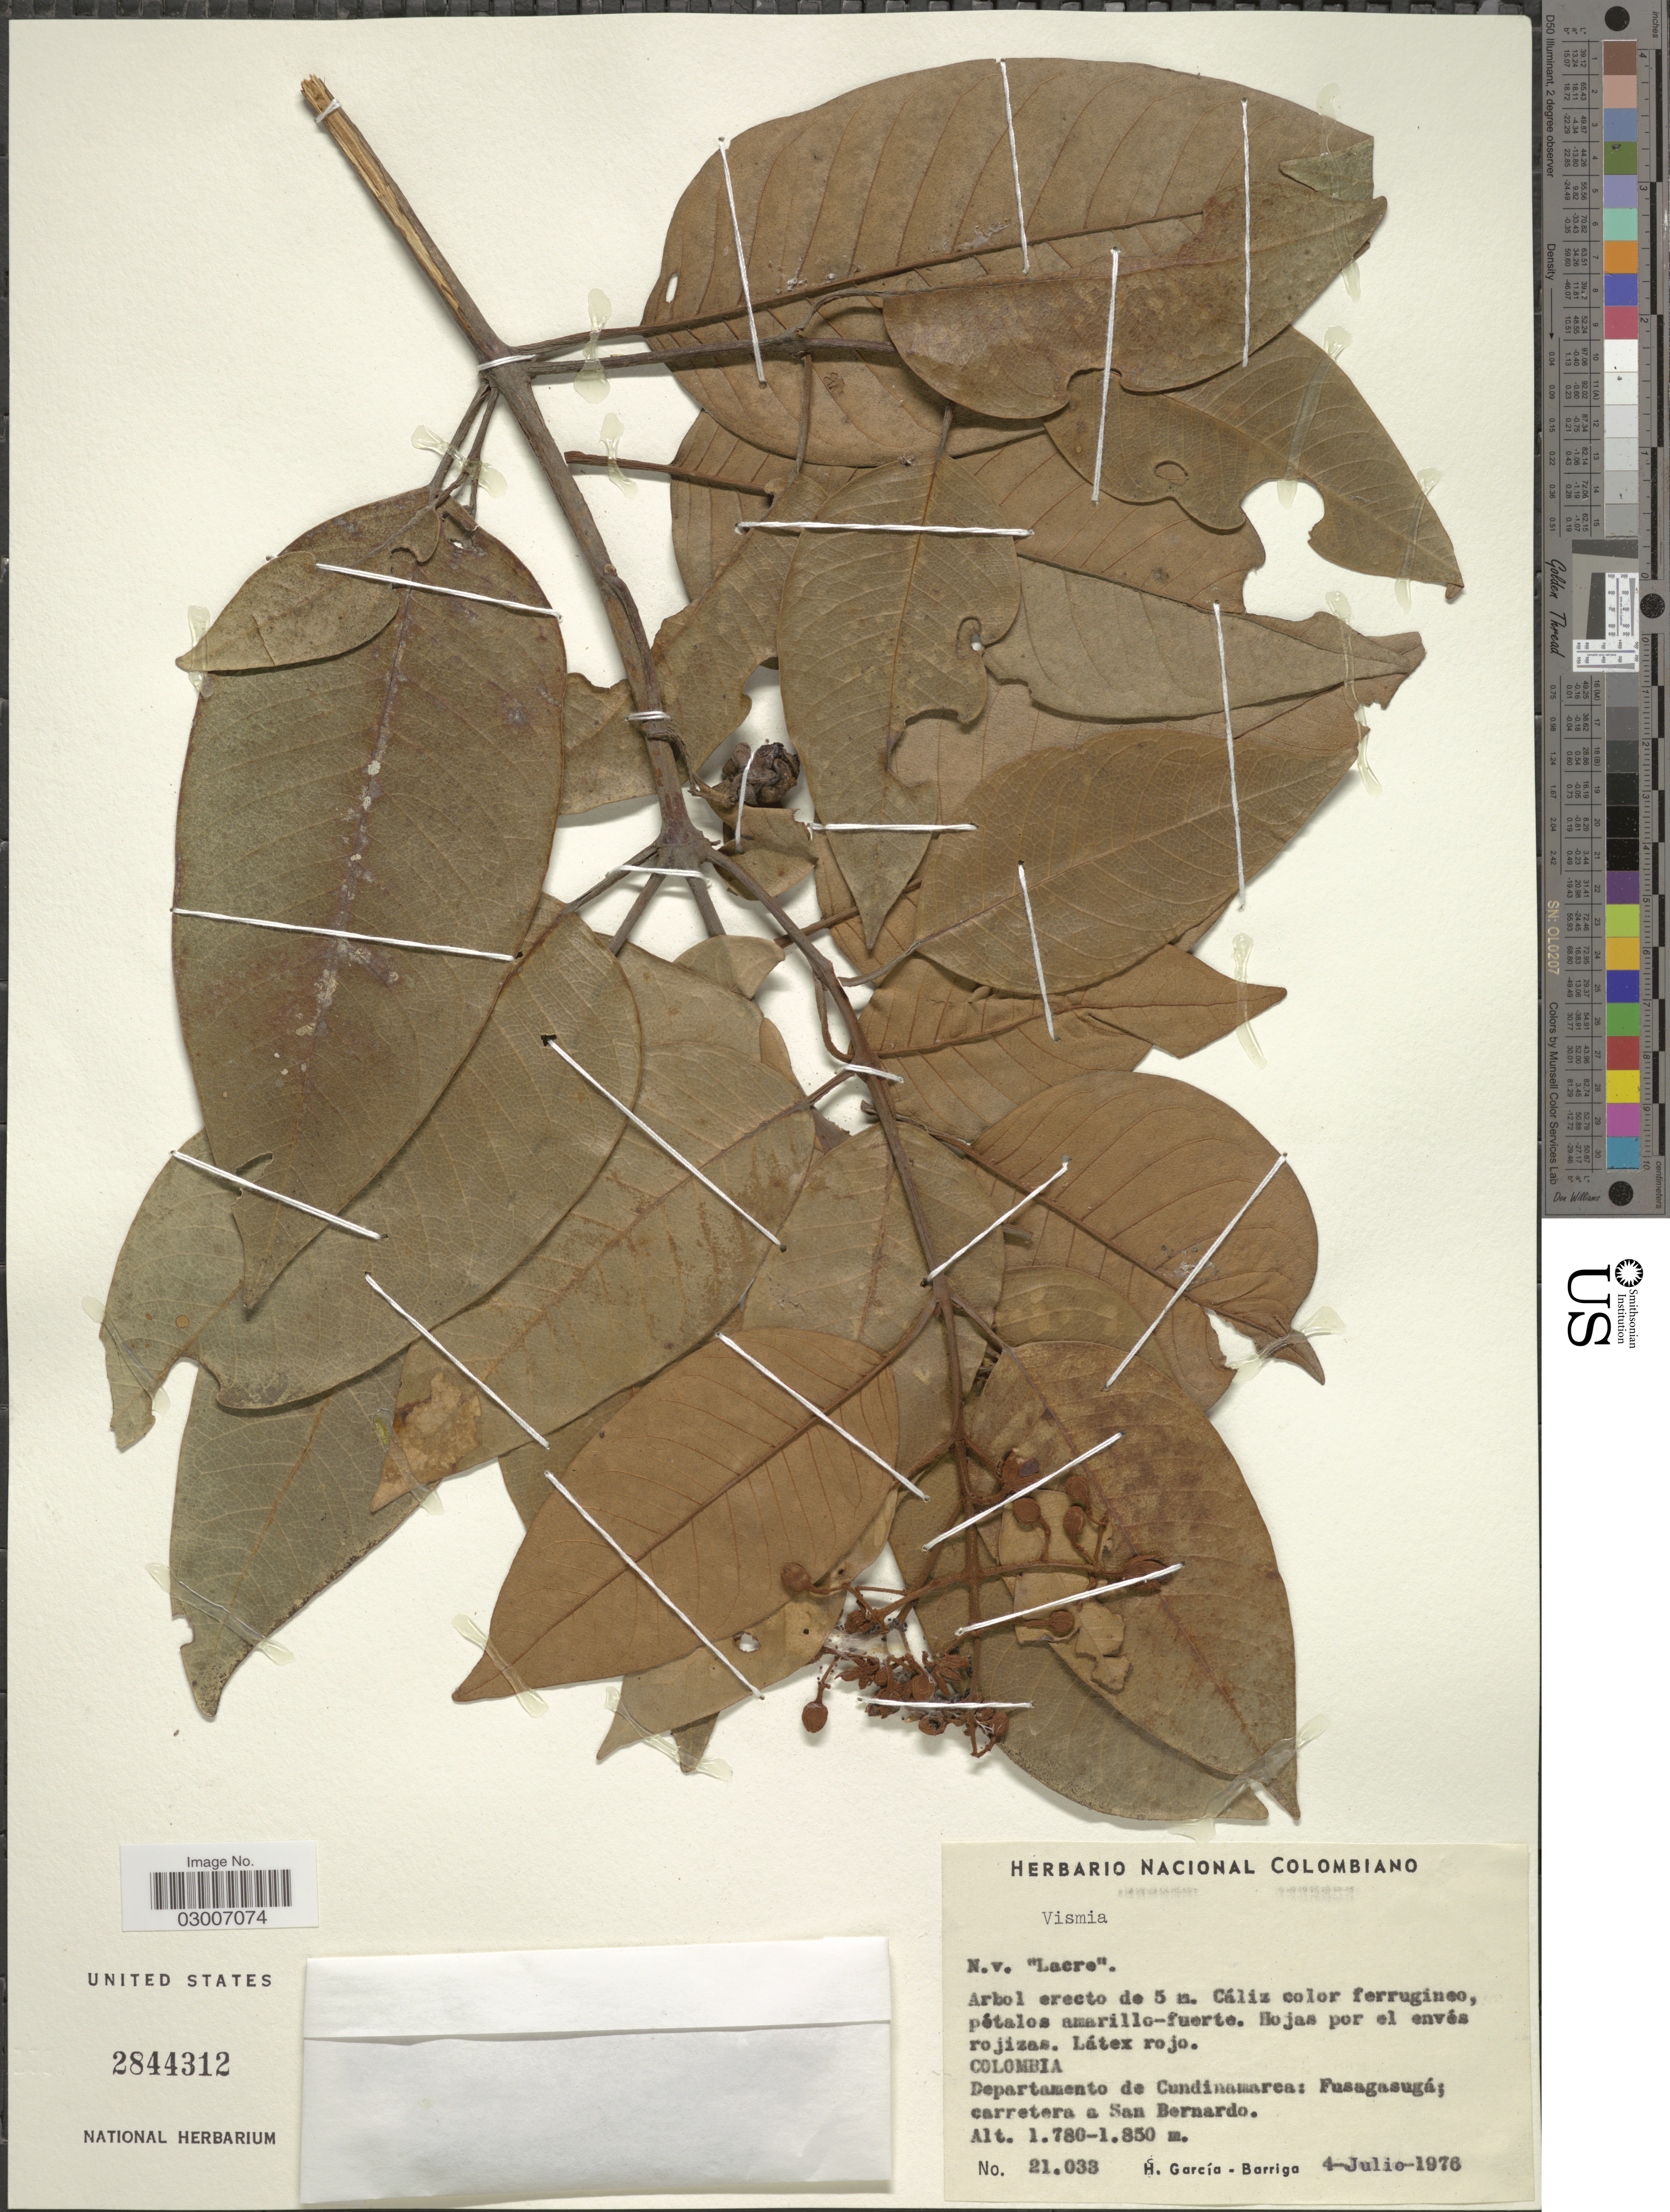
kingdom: Plantae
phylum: Tracheophyta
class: Magnoliopsida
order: Malpighiales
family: Hypericaceae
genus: Vismia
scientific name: Vismia sp.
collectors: H. García Barriga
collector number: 21033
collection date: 1976-07-04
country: Colombia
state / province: Cundinamarca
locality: Departamento de Cundinamarca: Fusagasugá; carretera a San Bernardo.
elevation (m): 1780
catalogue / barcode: US 2844312